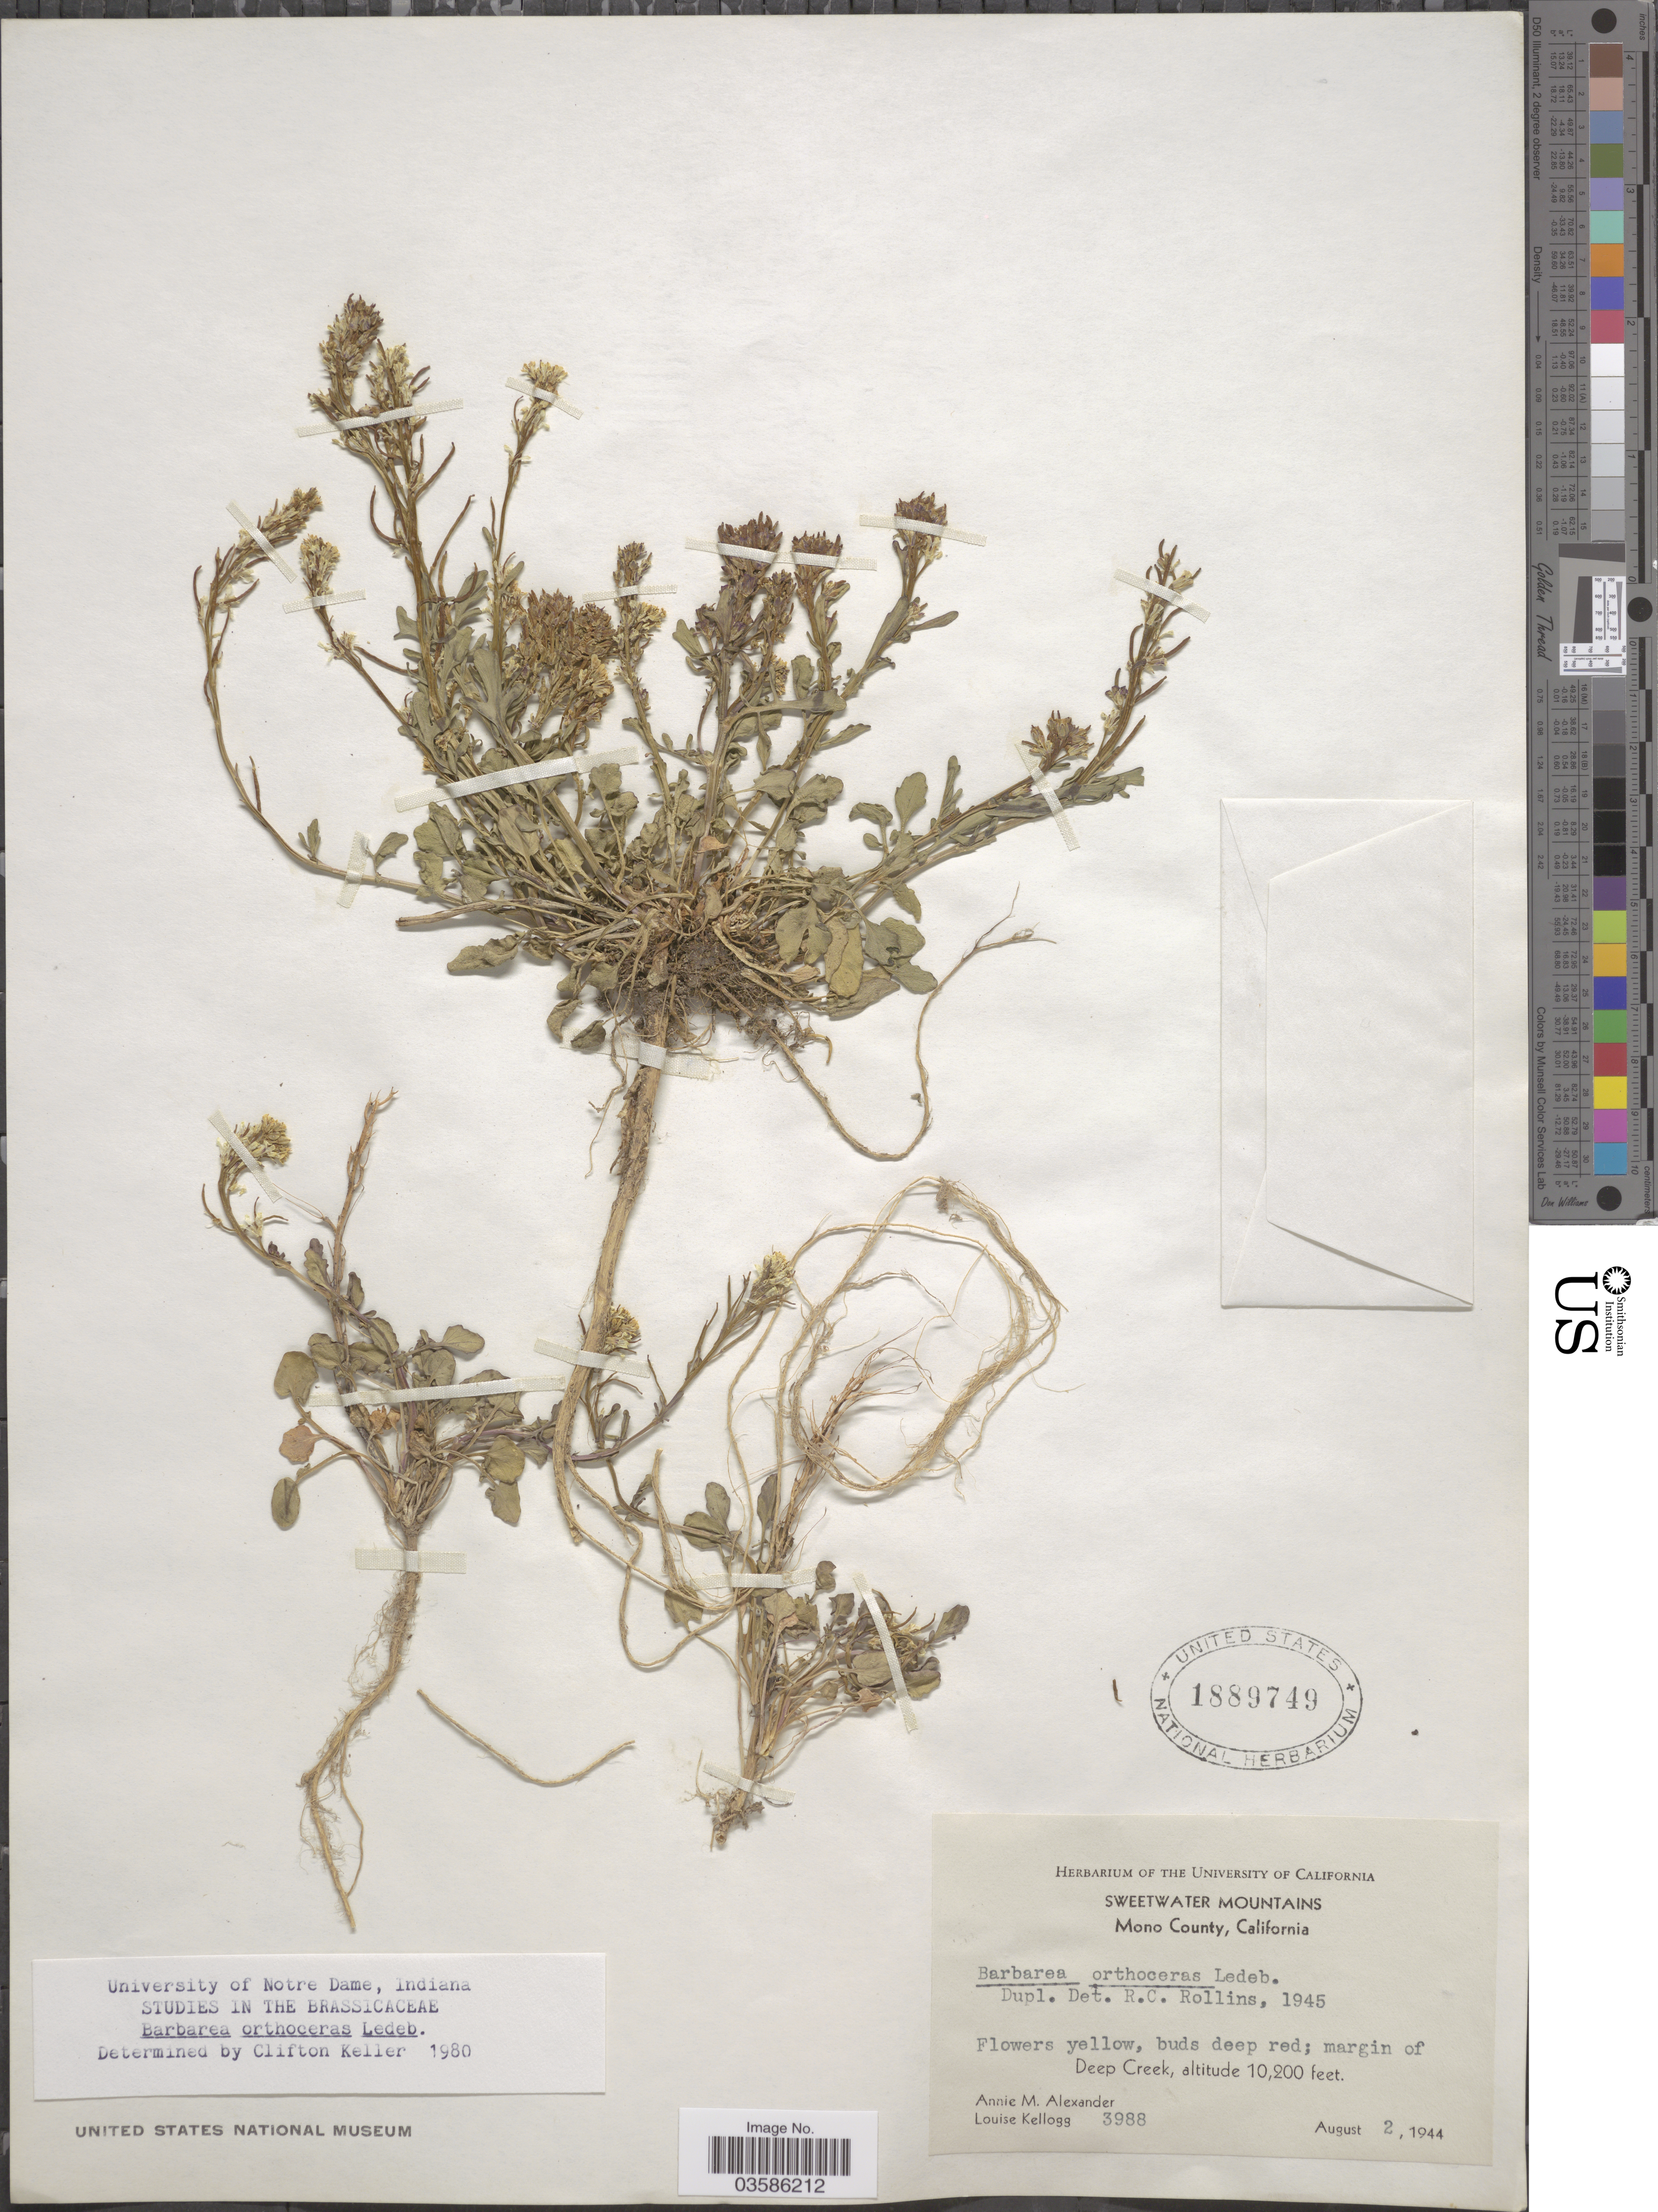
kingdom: Plantae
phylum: Tracheophyta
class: Magnoliopsida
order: Brassicales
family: Brassicaceae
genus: Barbarea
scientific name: Barbarea orthoceras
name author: Ledeb.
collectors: A. M. Alexander & L. Kellogg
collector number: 3988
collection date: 1944-08-02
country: United States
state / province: California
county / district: Mono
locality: Sweetwater Mountains. Mono County. Margin of Deep Creek.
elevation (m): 3109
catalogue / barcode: US 1889749